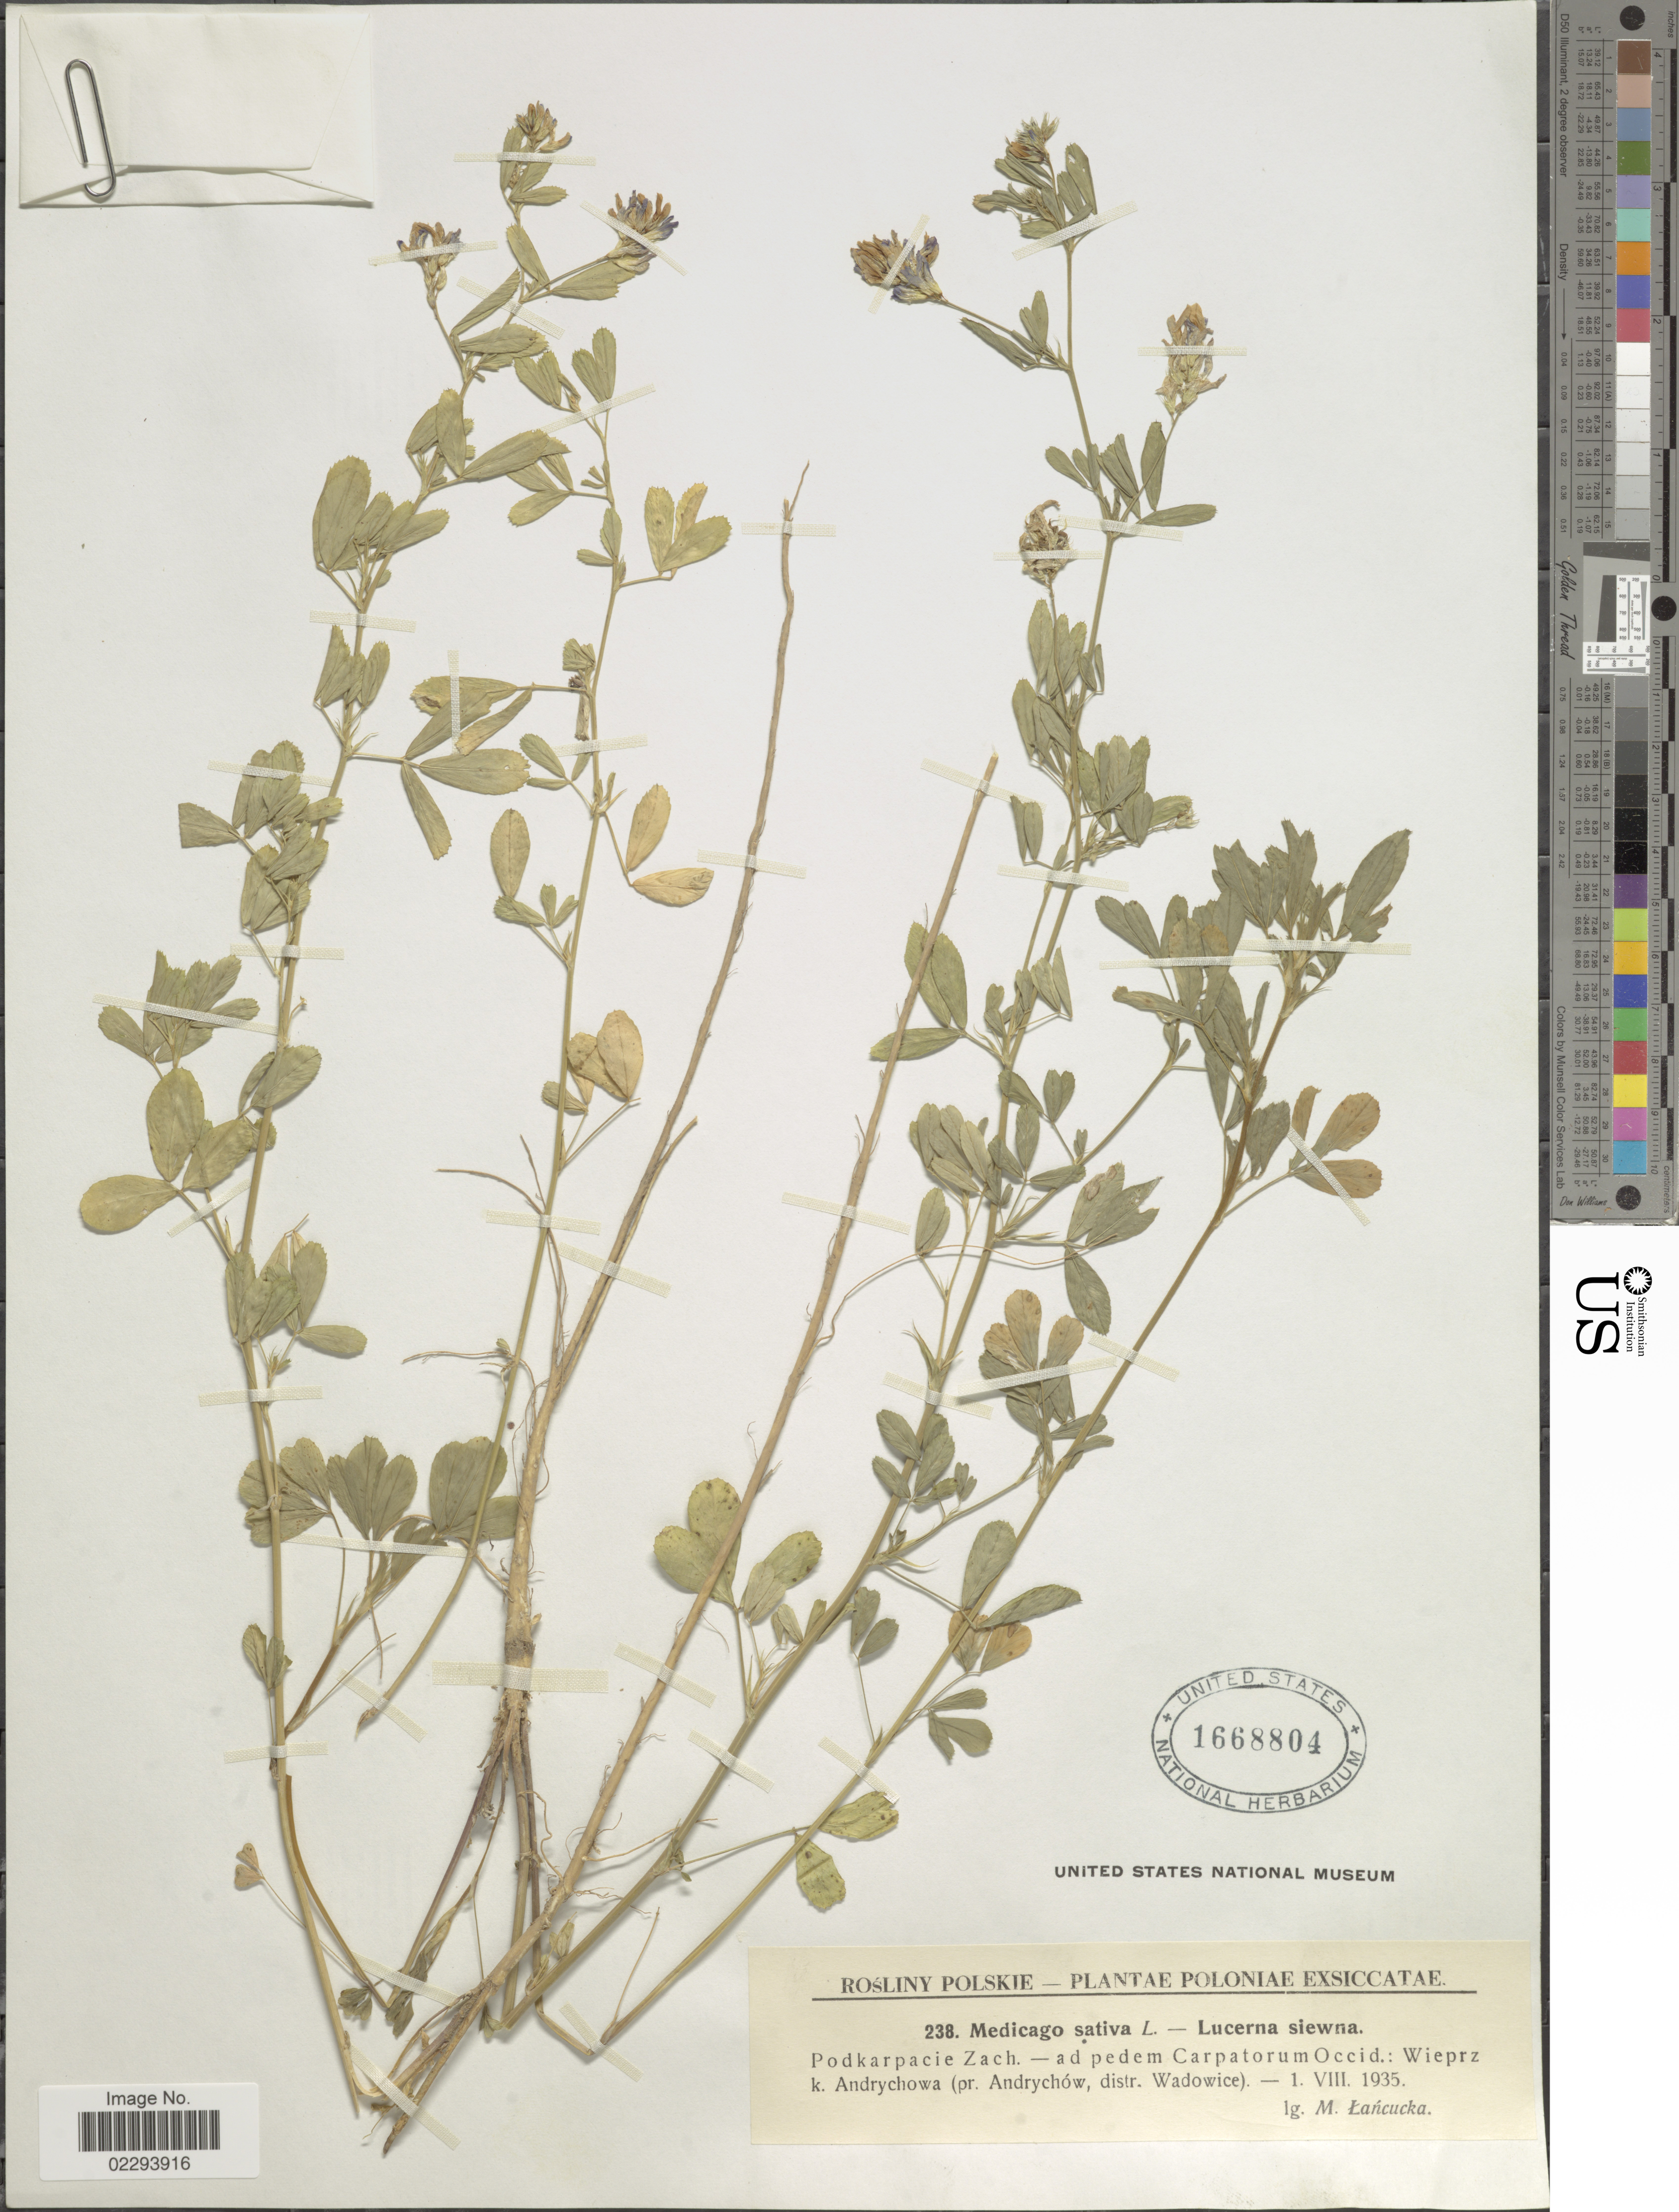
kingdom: Plantae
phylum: Tracheophyta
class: Magnoliopsida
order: Fabales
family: Fabaceae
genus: Medicago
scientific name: Medicago sativa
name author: L.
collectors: M. Lancucka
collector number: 238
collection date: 1935-08-01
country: Poland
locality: Poloniae, Podkarpacie Zach - ad pedem Carpatorum Occid.: Wieprz k. Andrychowa (pr. Andrychow, distr. Wadowice.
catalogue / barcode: US 1668804